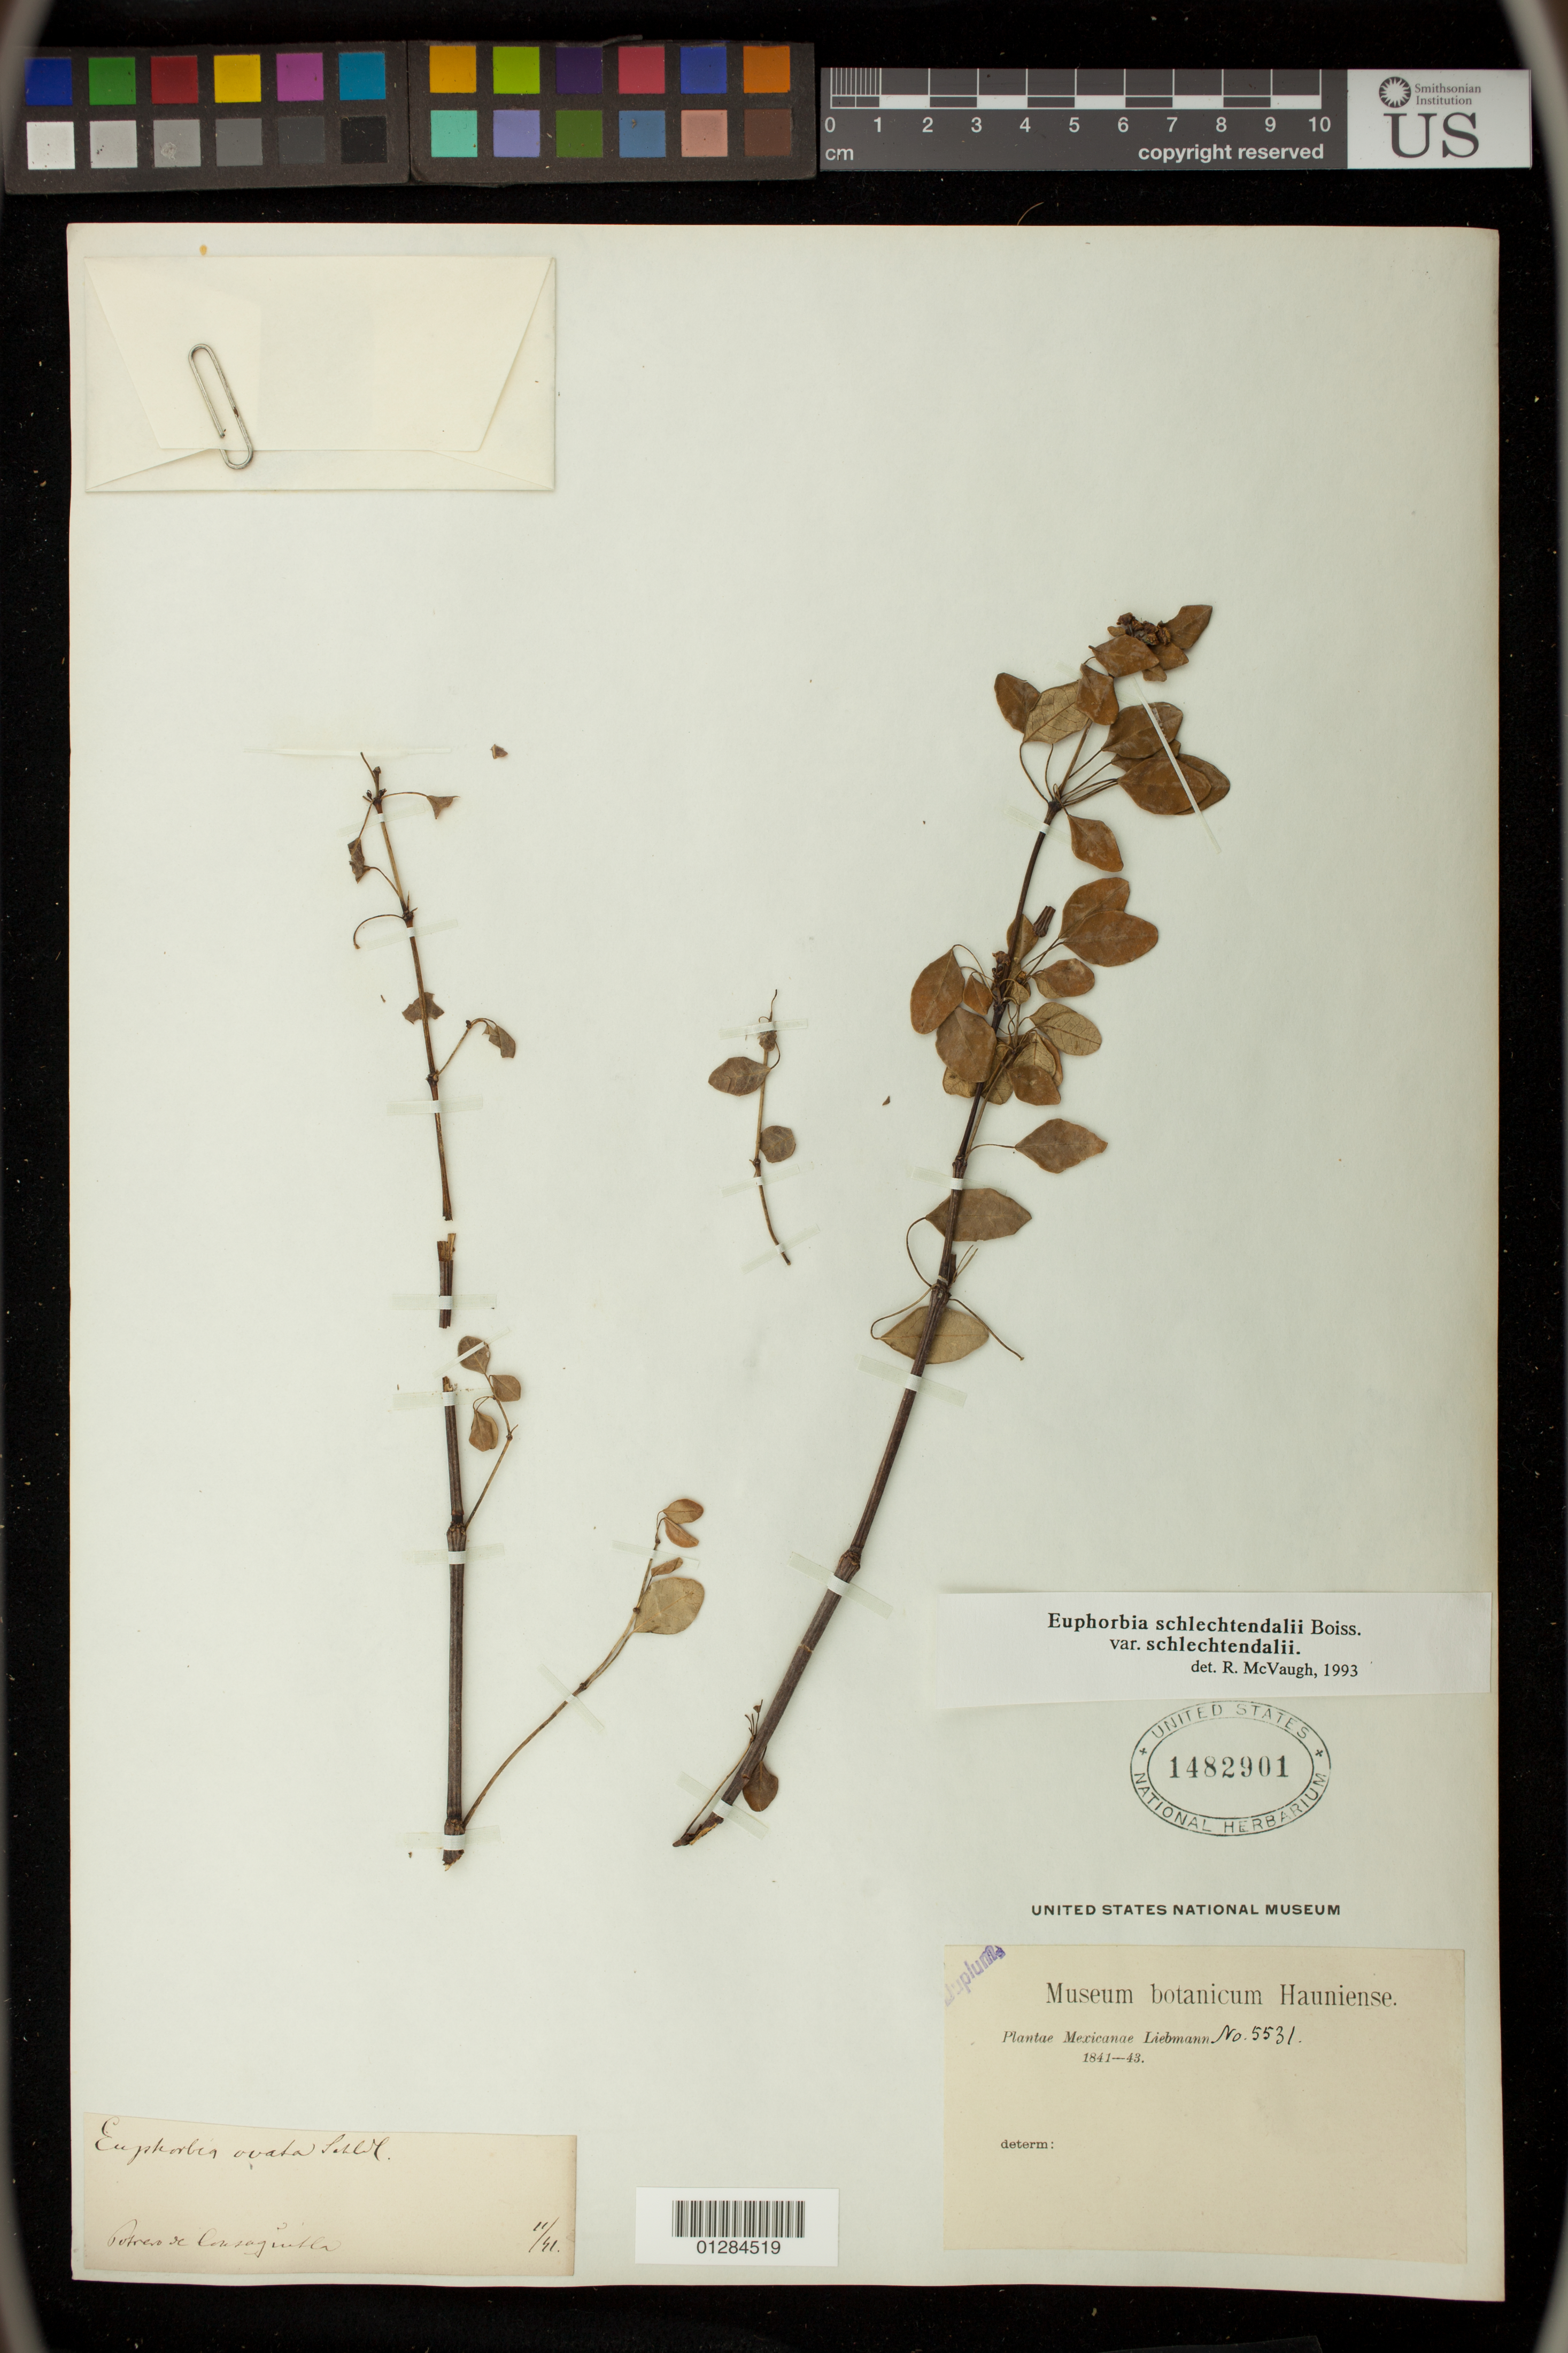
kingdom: Plantae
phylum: Tracheophyta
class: Magnoliopsida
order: Malpighiales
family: Euphorbiaceae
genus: Euphorbia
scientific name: Euphorbia schlechtendalii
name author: Boiss.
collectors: F. M. Liebmann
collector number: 5531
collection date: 1841-11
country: Mexico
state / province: Oaxaca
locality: Potrero de Consaquitla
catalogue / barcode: US 1482901